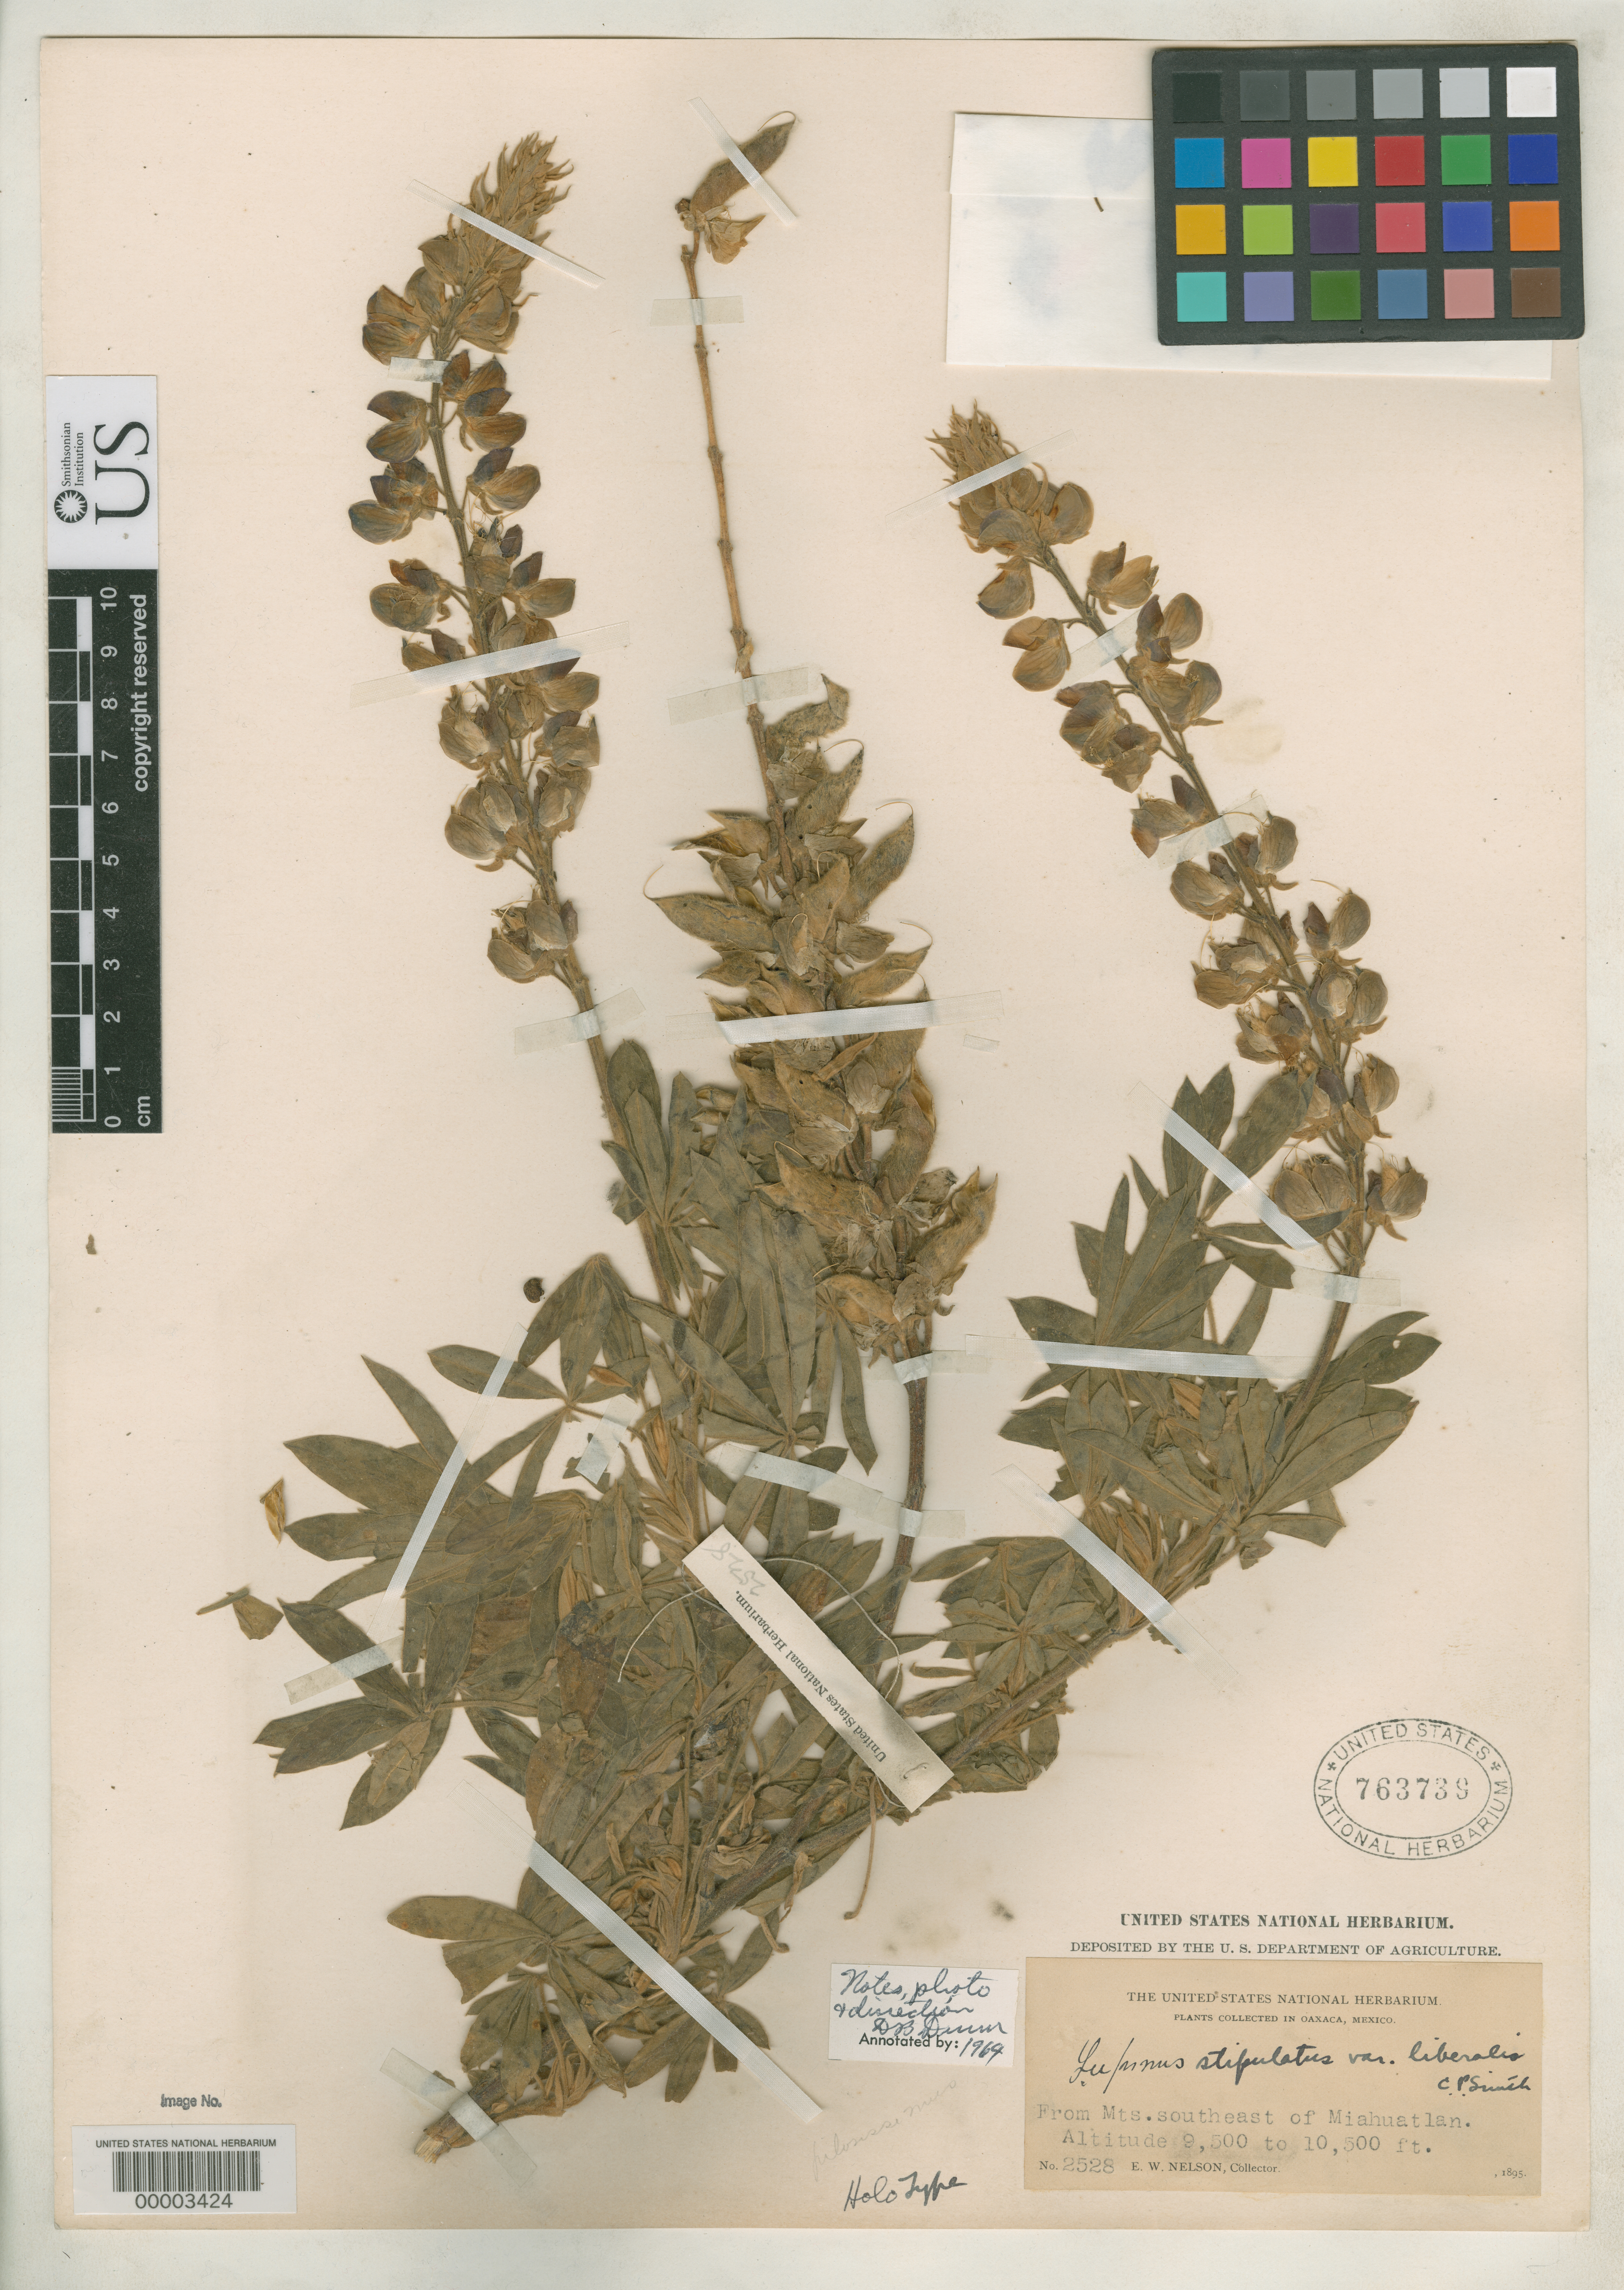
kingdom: Plantae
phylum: Tracheophyta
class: Magnoliopsida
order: Fabales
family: Fabaceae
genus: Lupinus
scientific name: Lupinus stipulatus var. liberalis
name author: C.P. Sm.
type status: Holotype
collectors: E. W. Nelson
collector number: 2528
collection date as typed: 1895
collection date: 1895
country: Mexico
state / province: Oaxaca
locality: Mts. SE of Miahuatlan; alt. 9500-10500 ft.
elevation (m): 2896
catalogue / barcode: US 763739